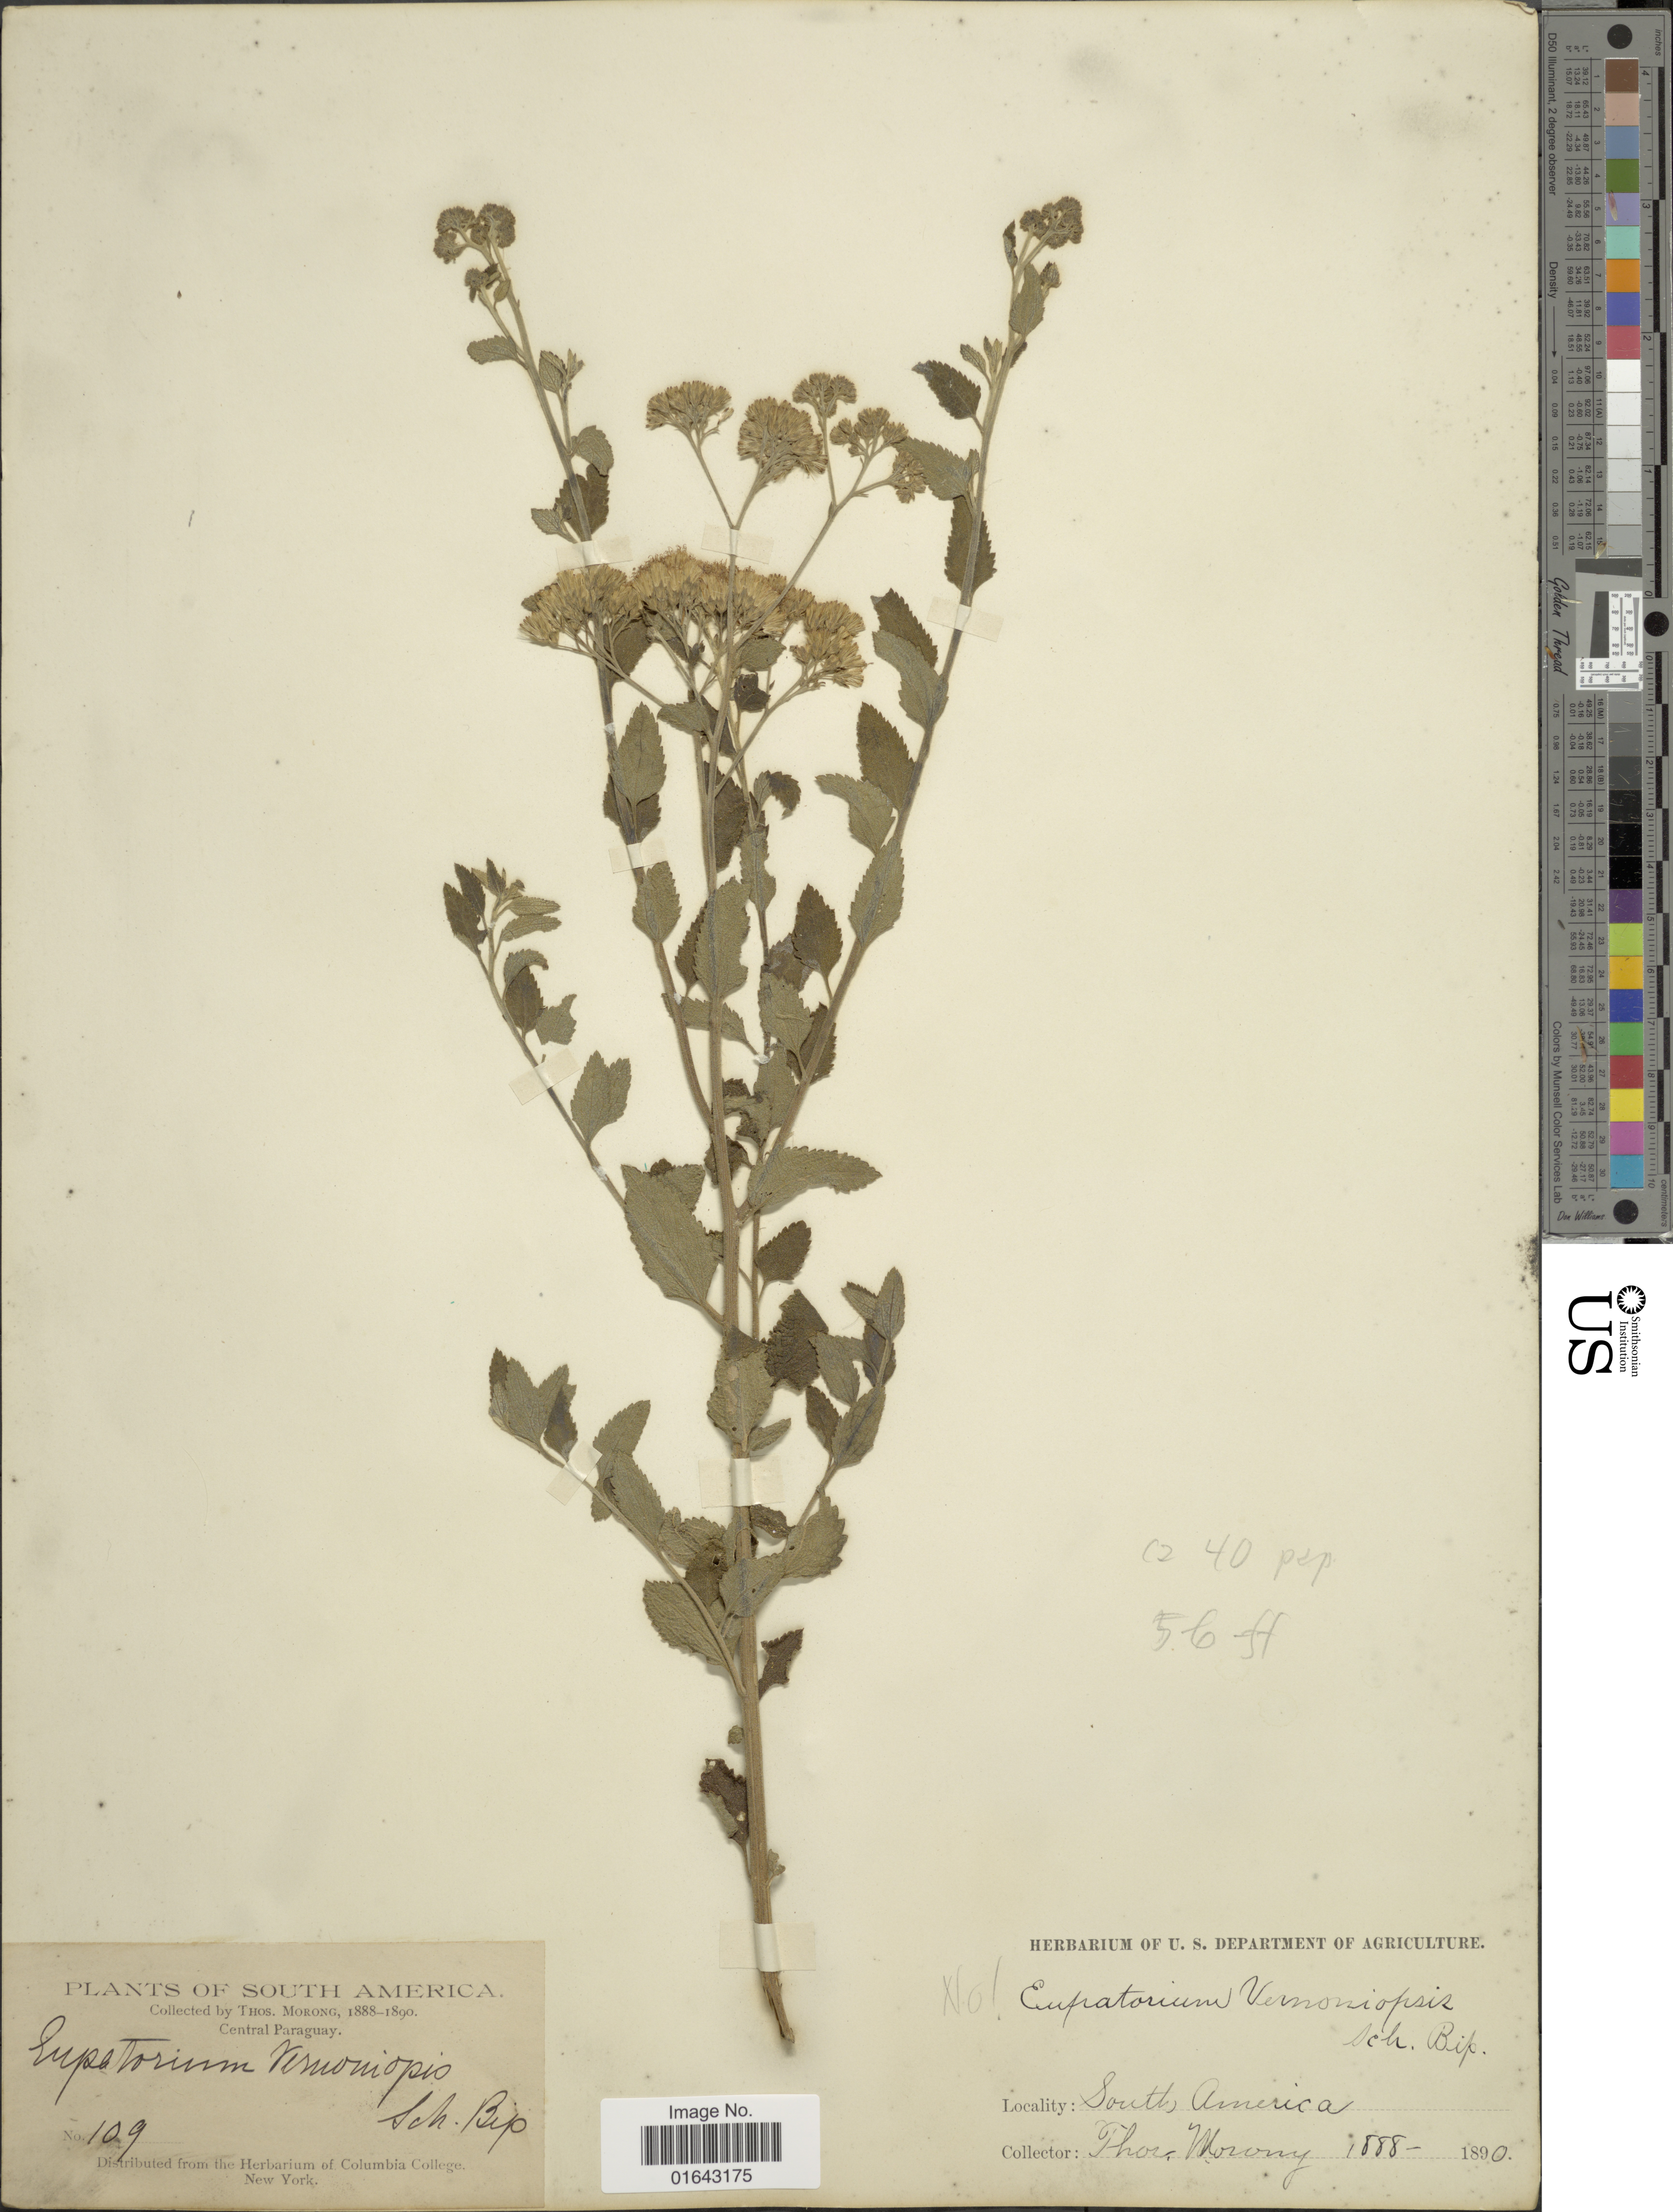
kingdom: Plantae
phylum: Tracheophyta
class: Magnoliopsida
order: Asterales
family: Asteraceae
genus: Bejaranoa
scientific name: Bejaranoa balansae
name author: (Hieron.) R.M. King & H. Rob.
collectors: ex herb. T. Morong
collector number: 109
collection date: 1888/1890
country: Paraguay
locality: Central Paraguay